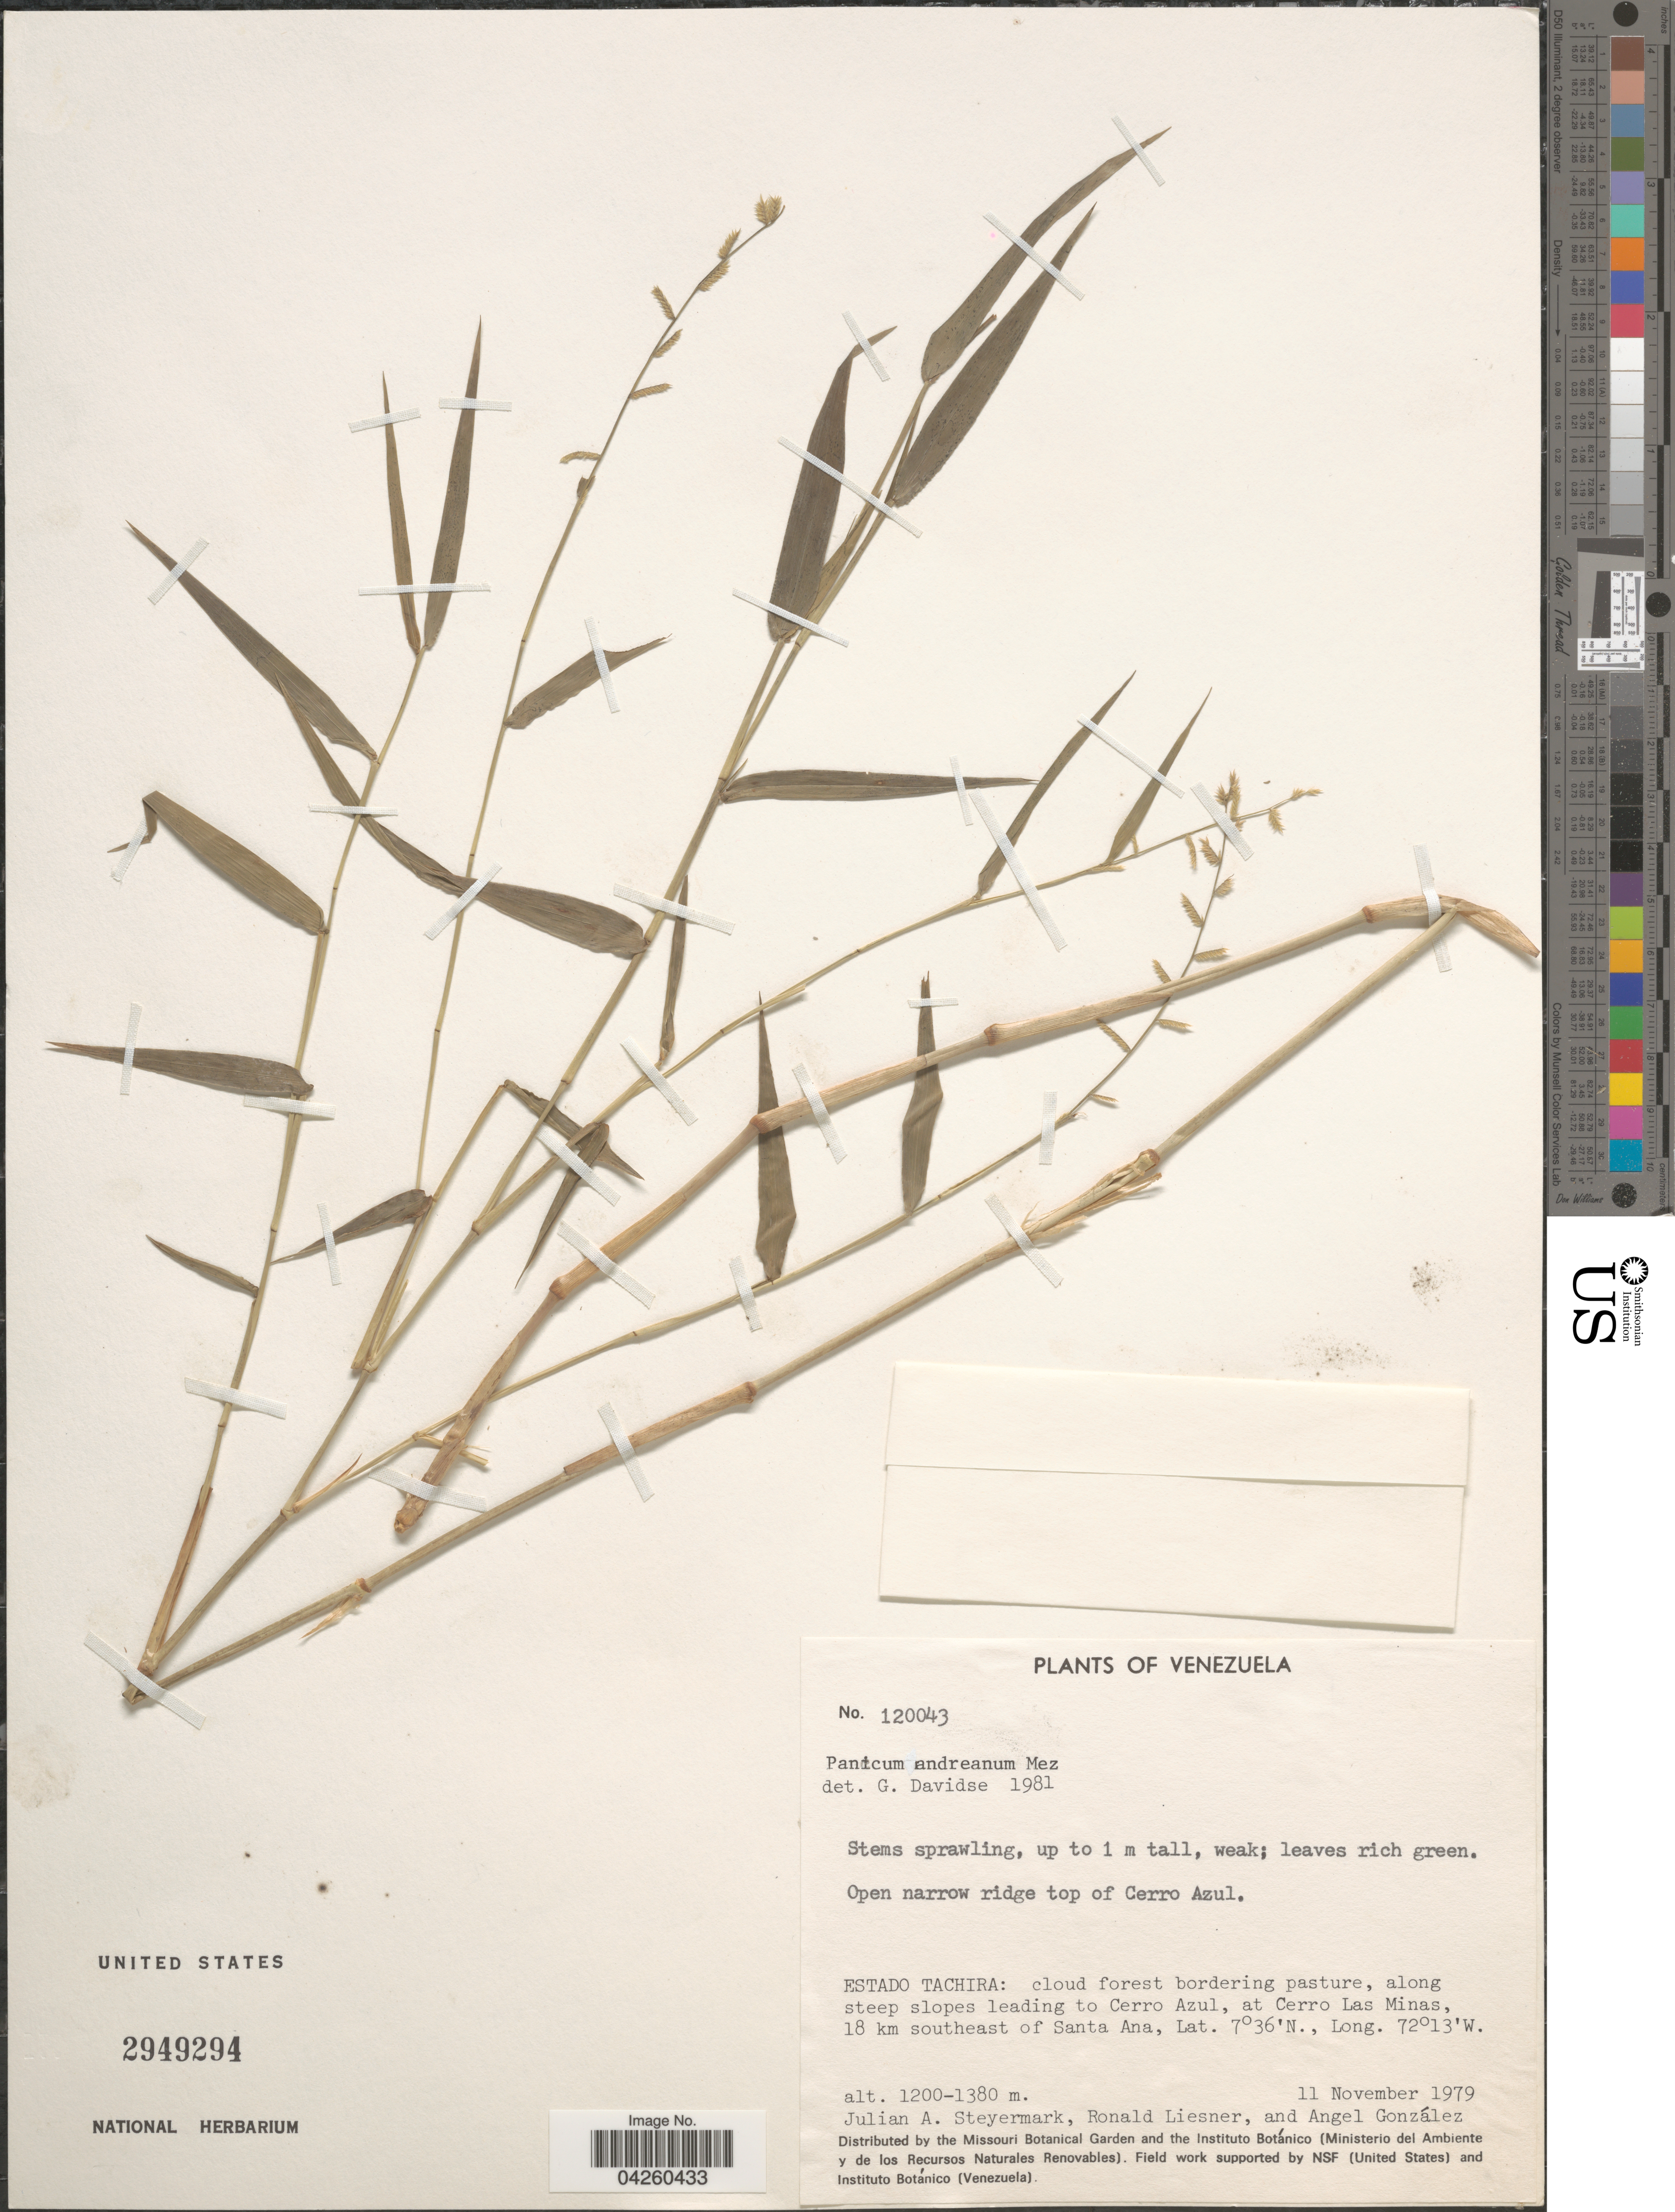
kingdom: Plantae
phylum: Tracheophyta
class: Liliopsida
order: Poales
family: Poaceae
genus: Ocellochloa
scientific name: Ocellochloa andreana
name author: (Mez) Zuloaga & Morrone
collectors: J. Steyermark, R. L. Liesner & A. C. González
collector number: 120043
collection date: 1979-11-11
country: Venezuela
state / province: Tachira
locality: Open narrow ridge top of Cerro Azul. Estado Tachira: cloud forest bordering pasture, along steep slopes leading to Cerro Azul. at Cerro Las Minas, 18 km southeast of Santa Ana.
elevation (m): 1200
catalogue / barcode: US 2949294